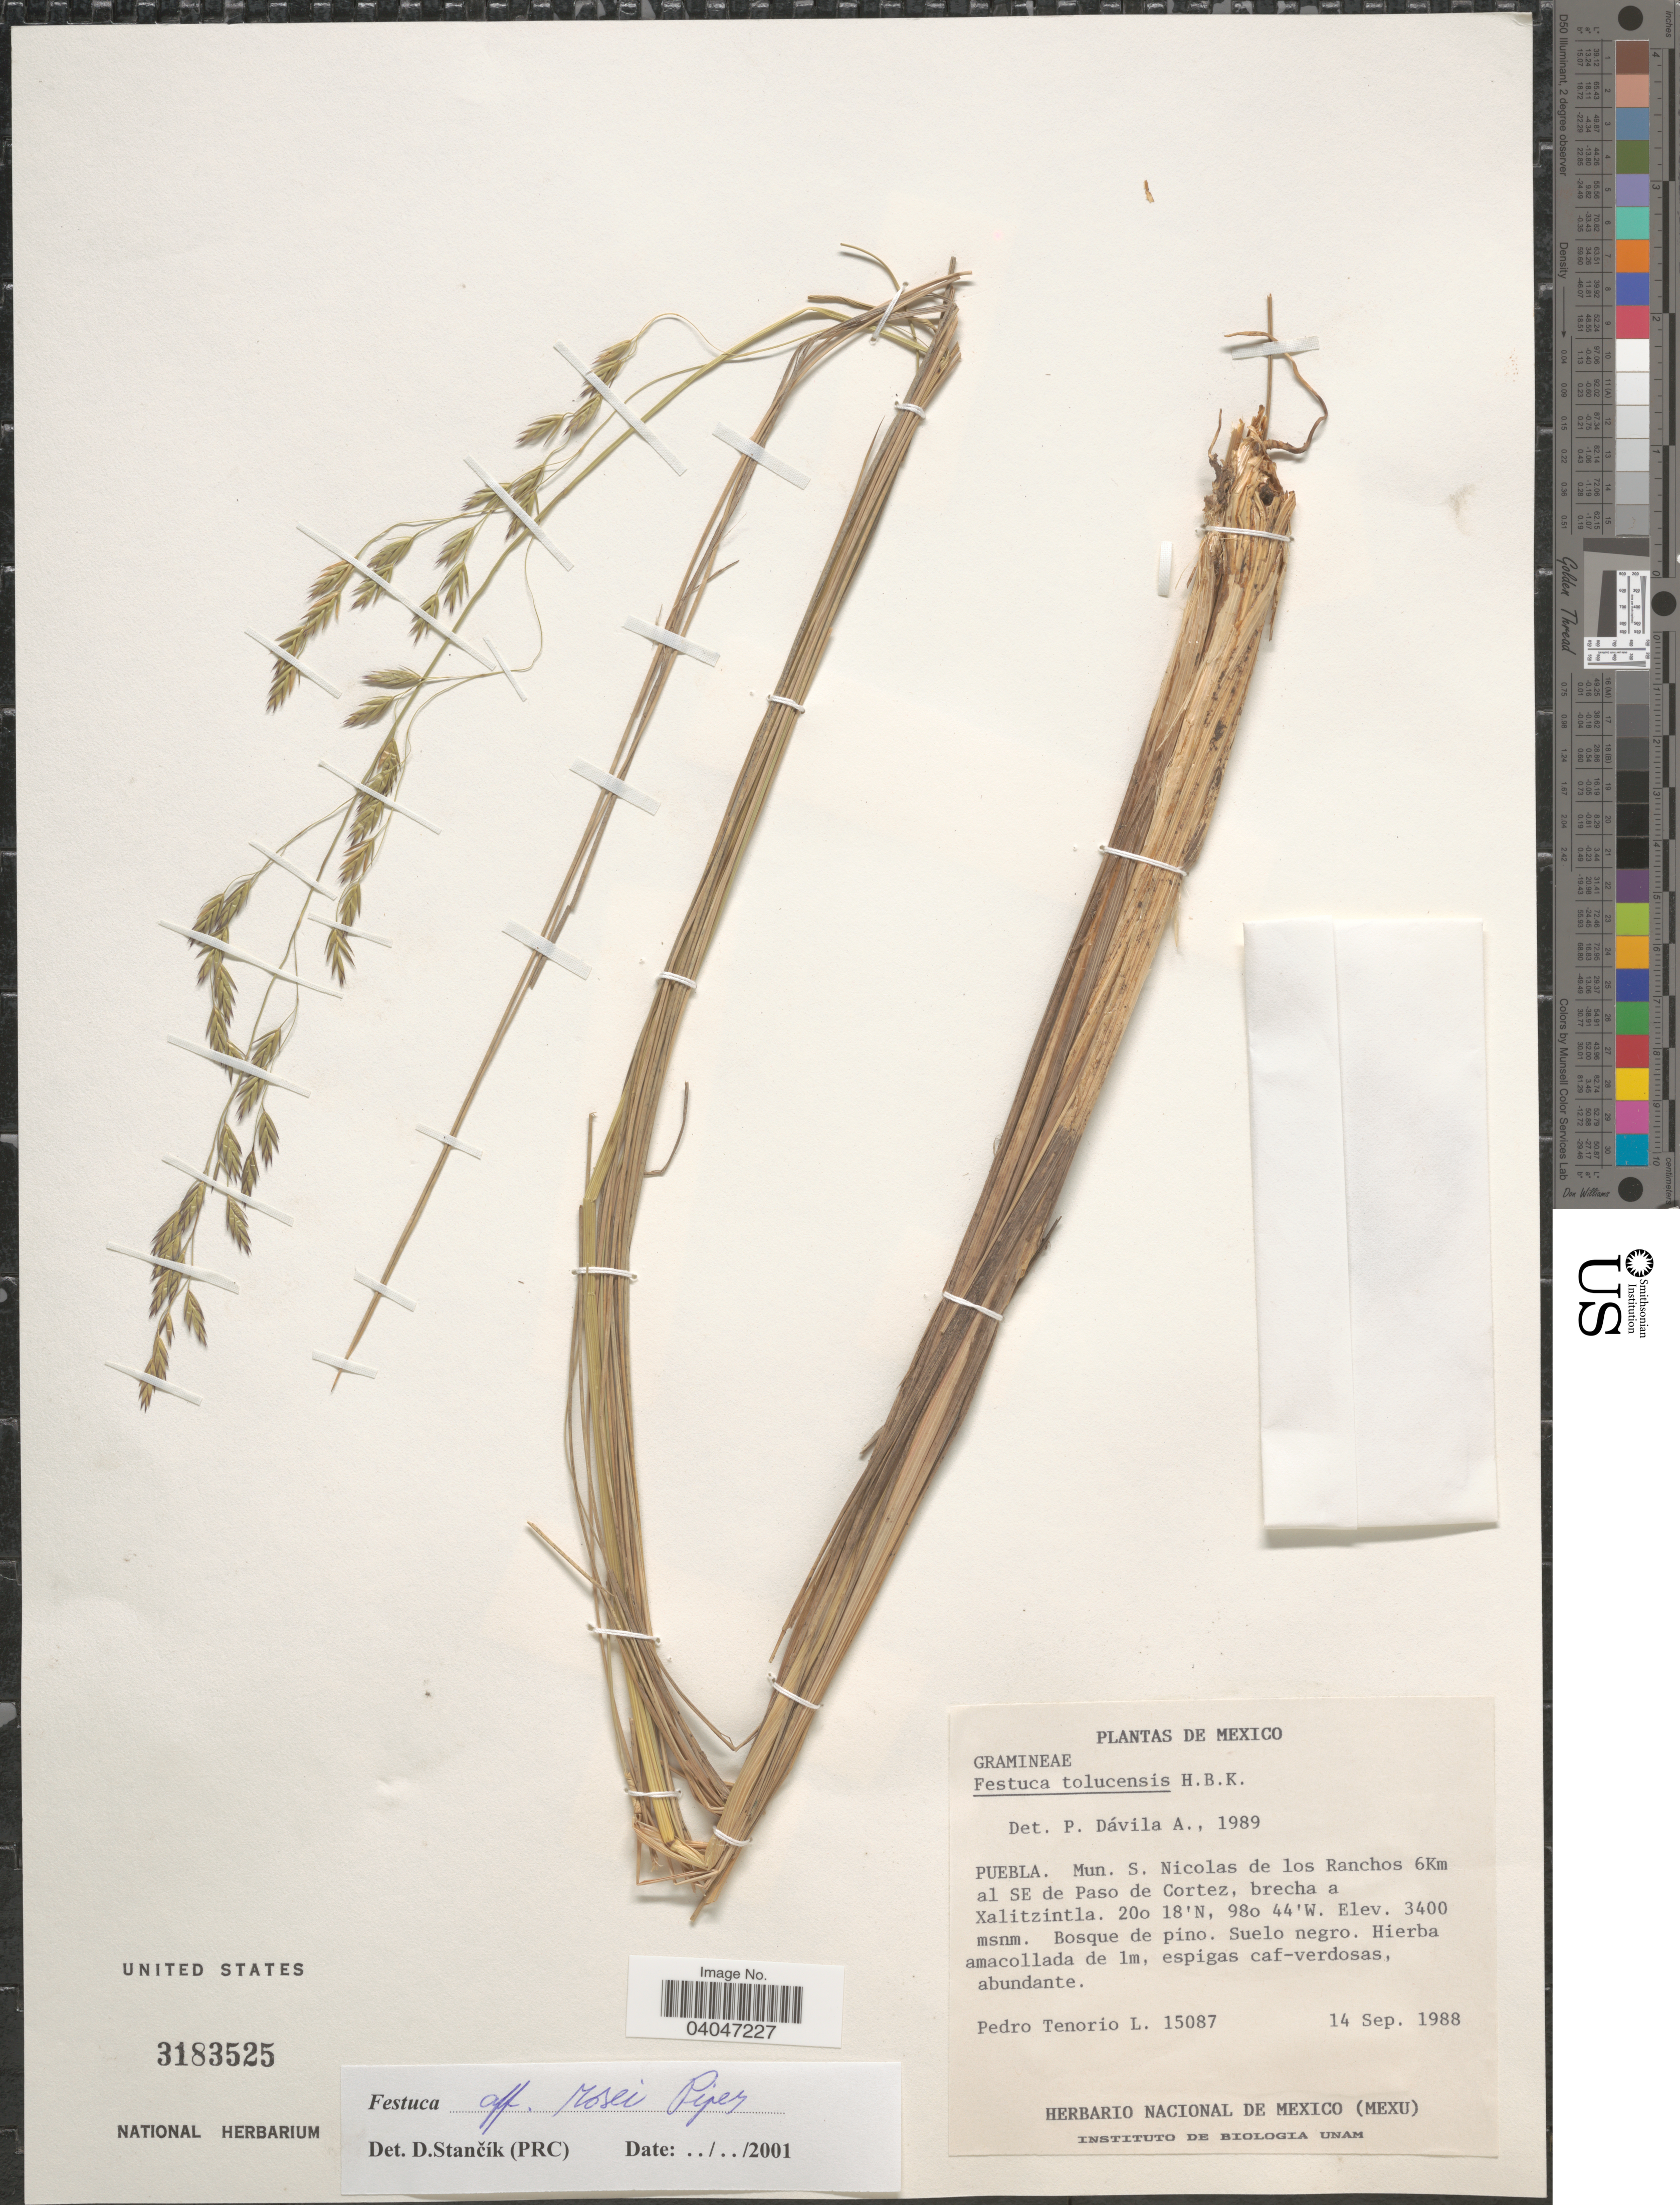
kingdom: Plantae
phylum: Tracheophyta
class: Liliopsida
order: Poales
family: Poaceae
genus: Festuca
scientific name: Festuca rosei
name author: Piper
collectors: P. Tenorio L.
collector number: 15087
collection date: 1988-09-14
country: Mexico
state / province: Puebla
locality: Mun. S. Nicolas de los Ranchos 6Km al SE de Paso de Cortez, brecha a Xalitzintla.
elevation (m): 3400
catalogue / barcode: US 3183525